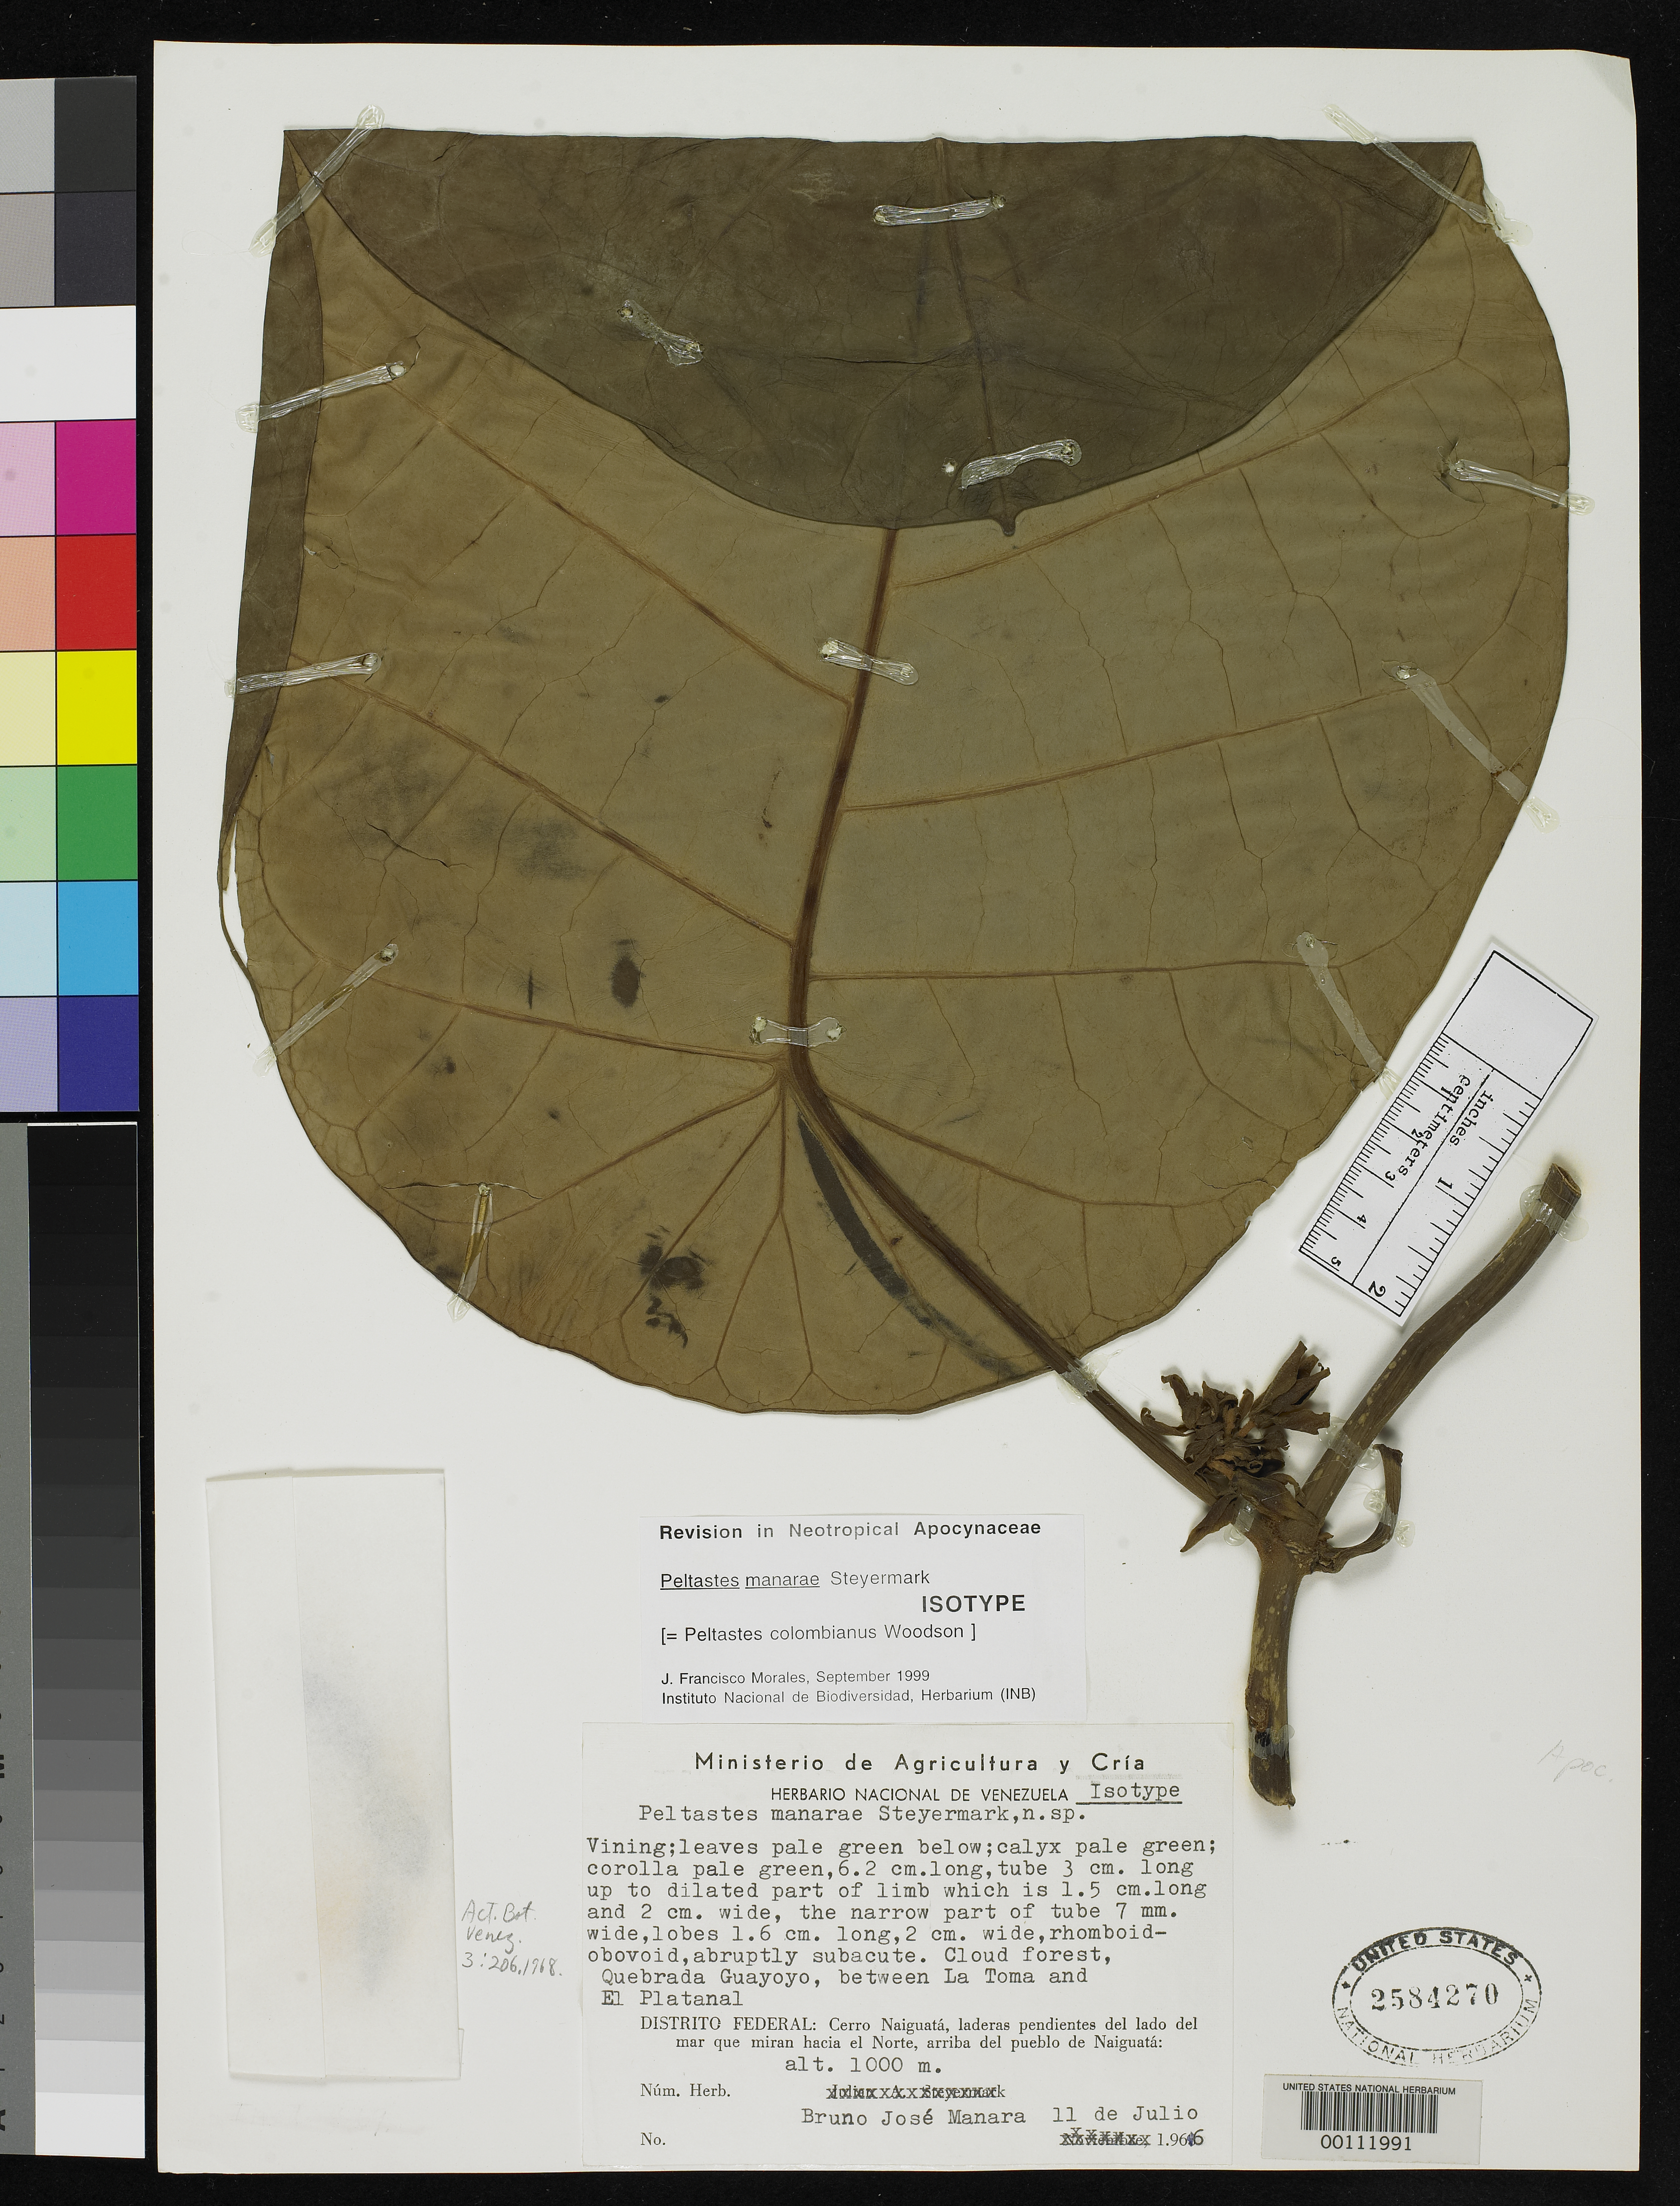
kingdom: Plantae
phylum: Tracheophyta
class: Magnoliopsida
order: Gentianales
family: Apocynaceae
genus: Peltastes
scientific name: Peltastes manarae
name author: Steyerm.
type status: Isotype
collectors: B. Manara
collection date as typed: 11 Jul 1966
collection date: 1966-07-11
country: Venezuela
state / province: Distrito Federal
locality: Cerro Naiguata, Quebrada Guayoyo, between la Toma and El Platanal.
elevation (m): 1000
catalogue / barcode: US 2584270